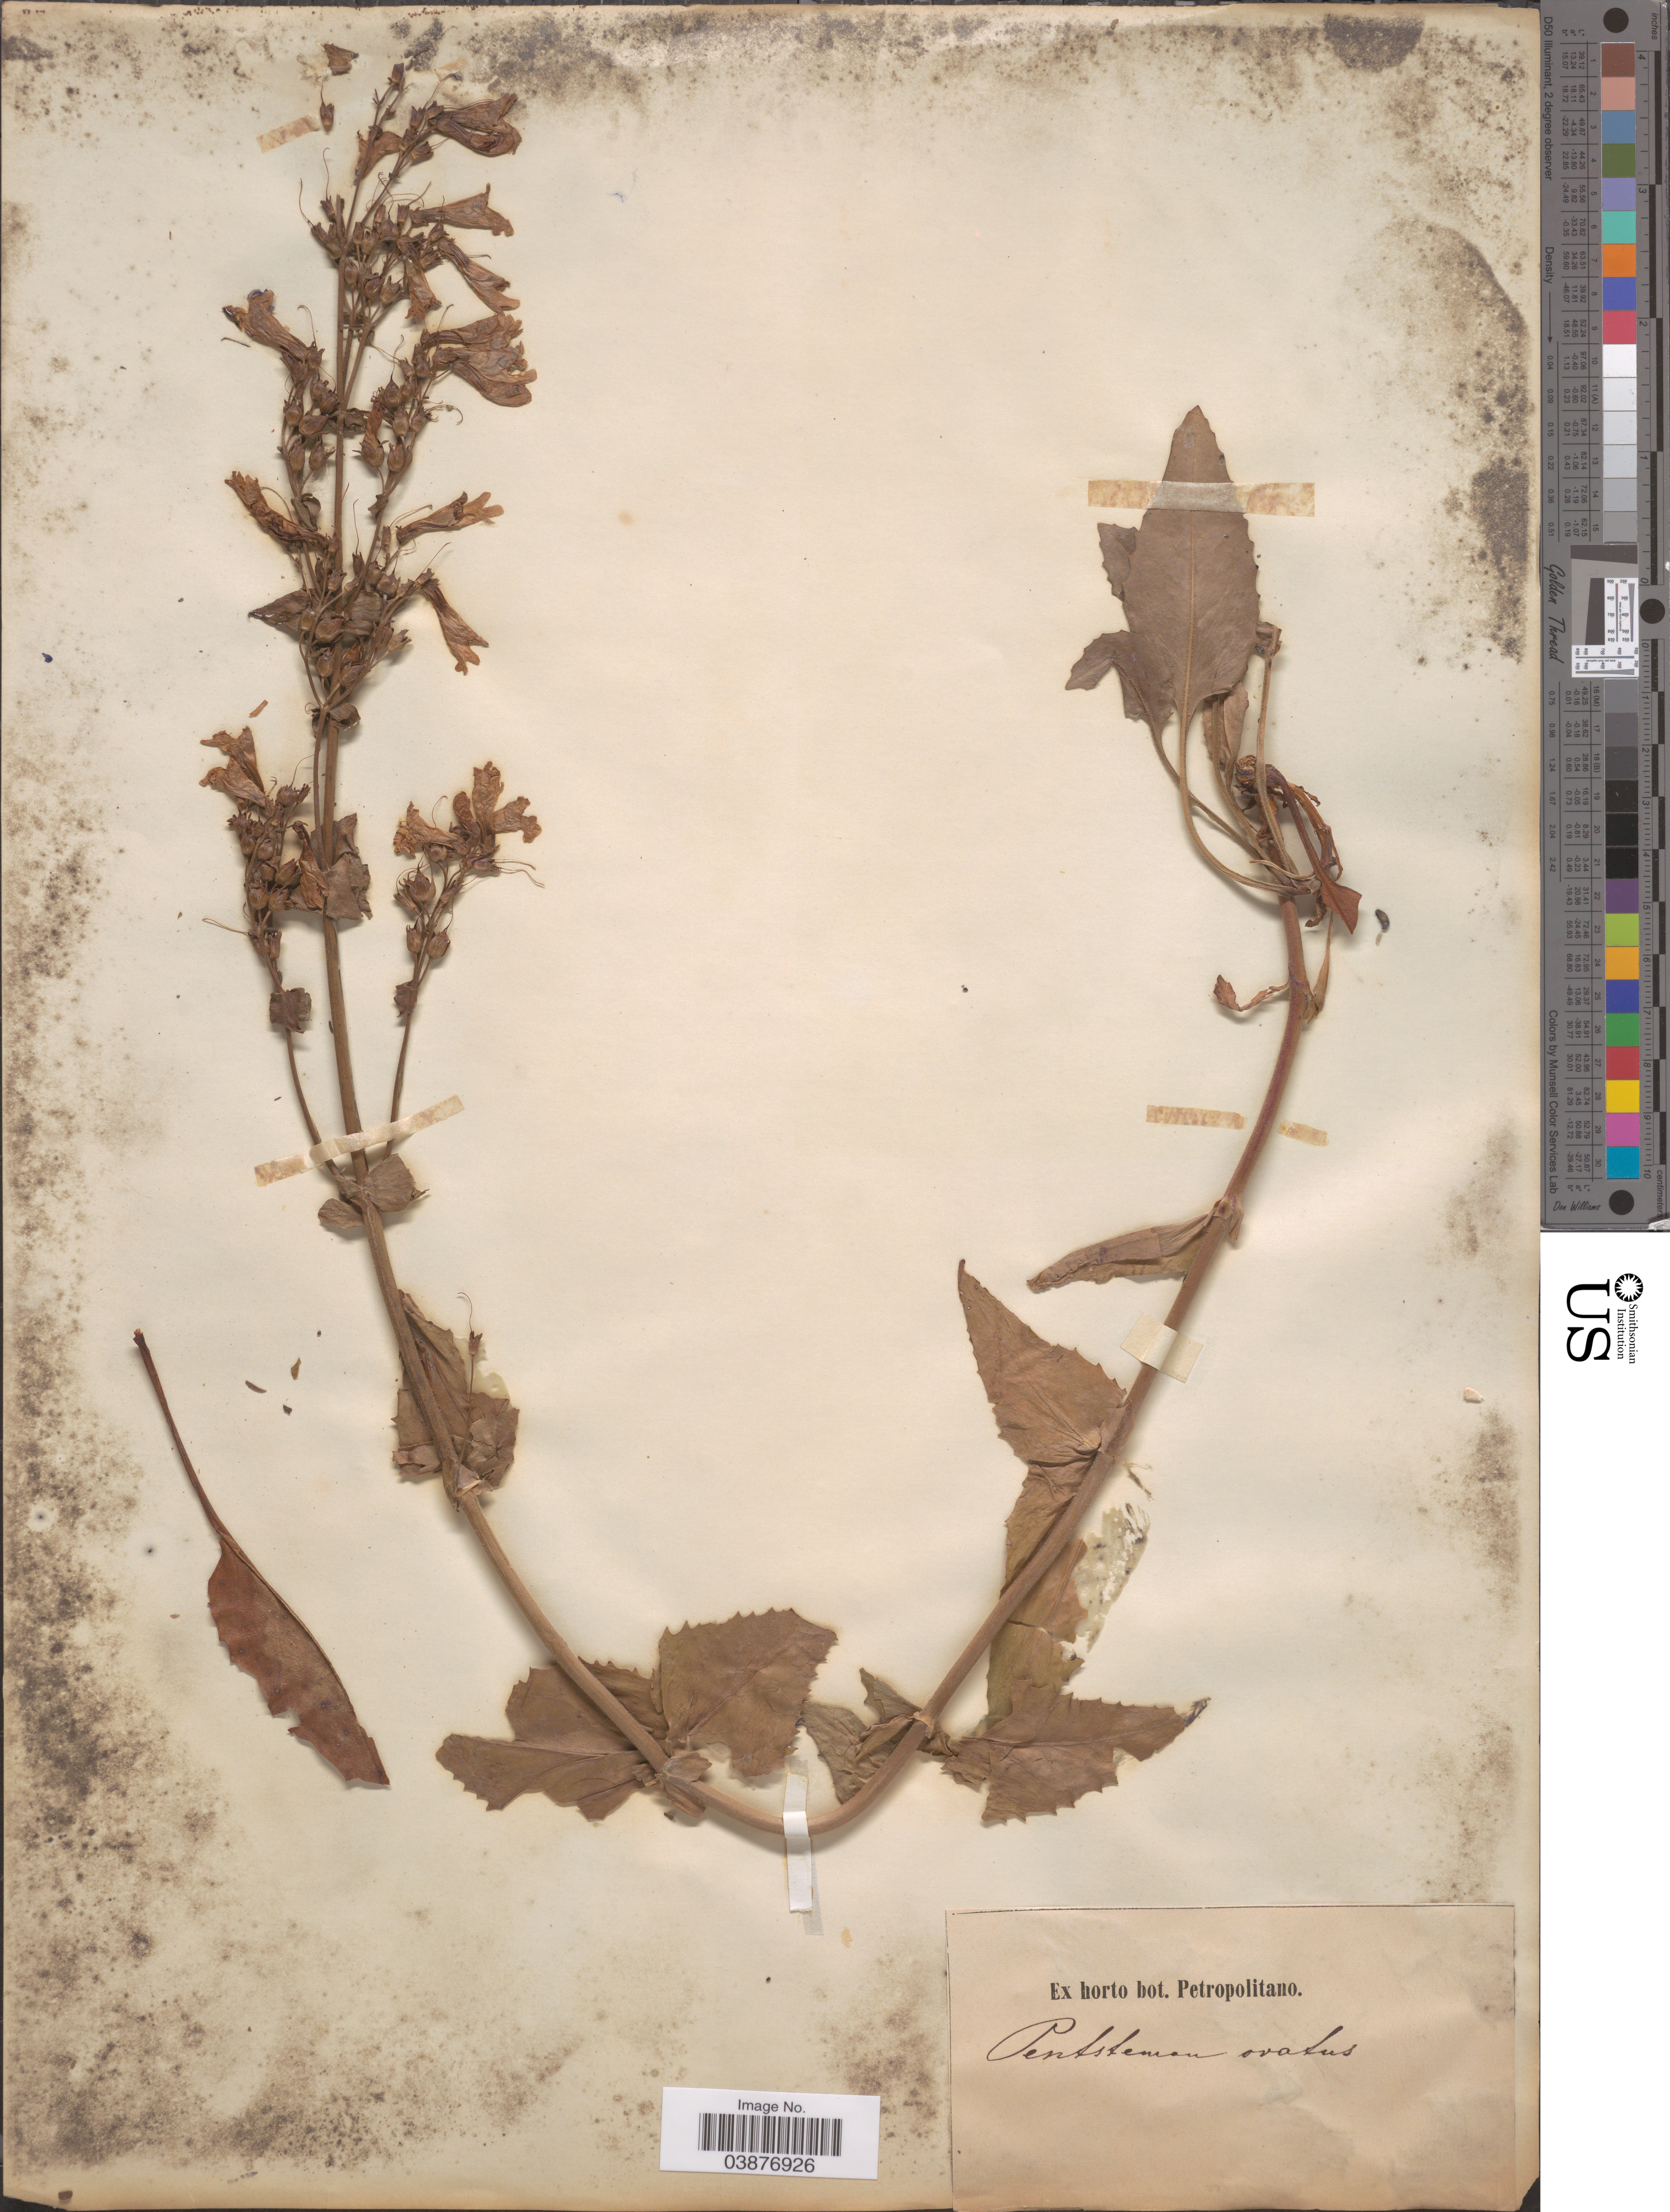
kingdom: Plantae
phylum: Tracheophyta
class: Magnoliopsida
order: Lamiales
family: Plantaginaceae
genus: Penstemon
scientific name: Penstemon ovatus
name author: Douglas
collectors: ex Horto Bot. Petropolitano